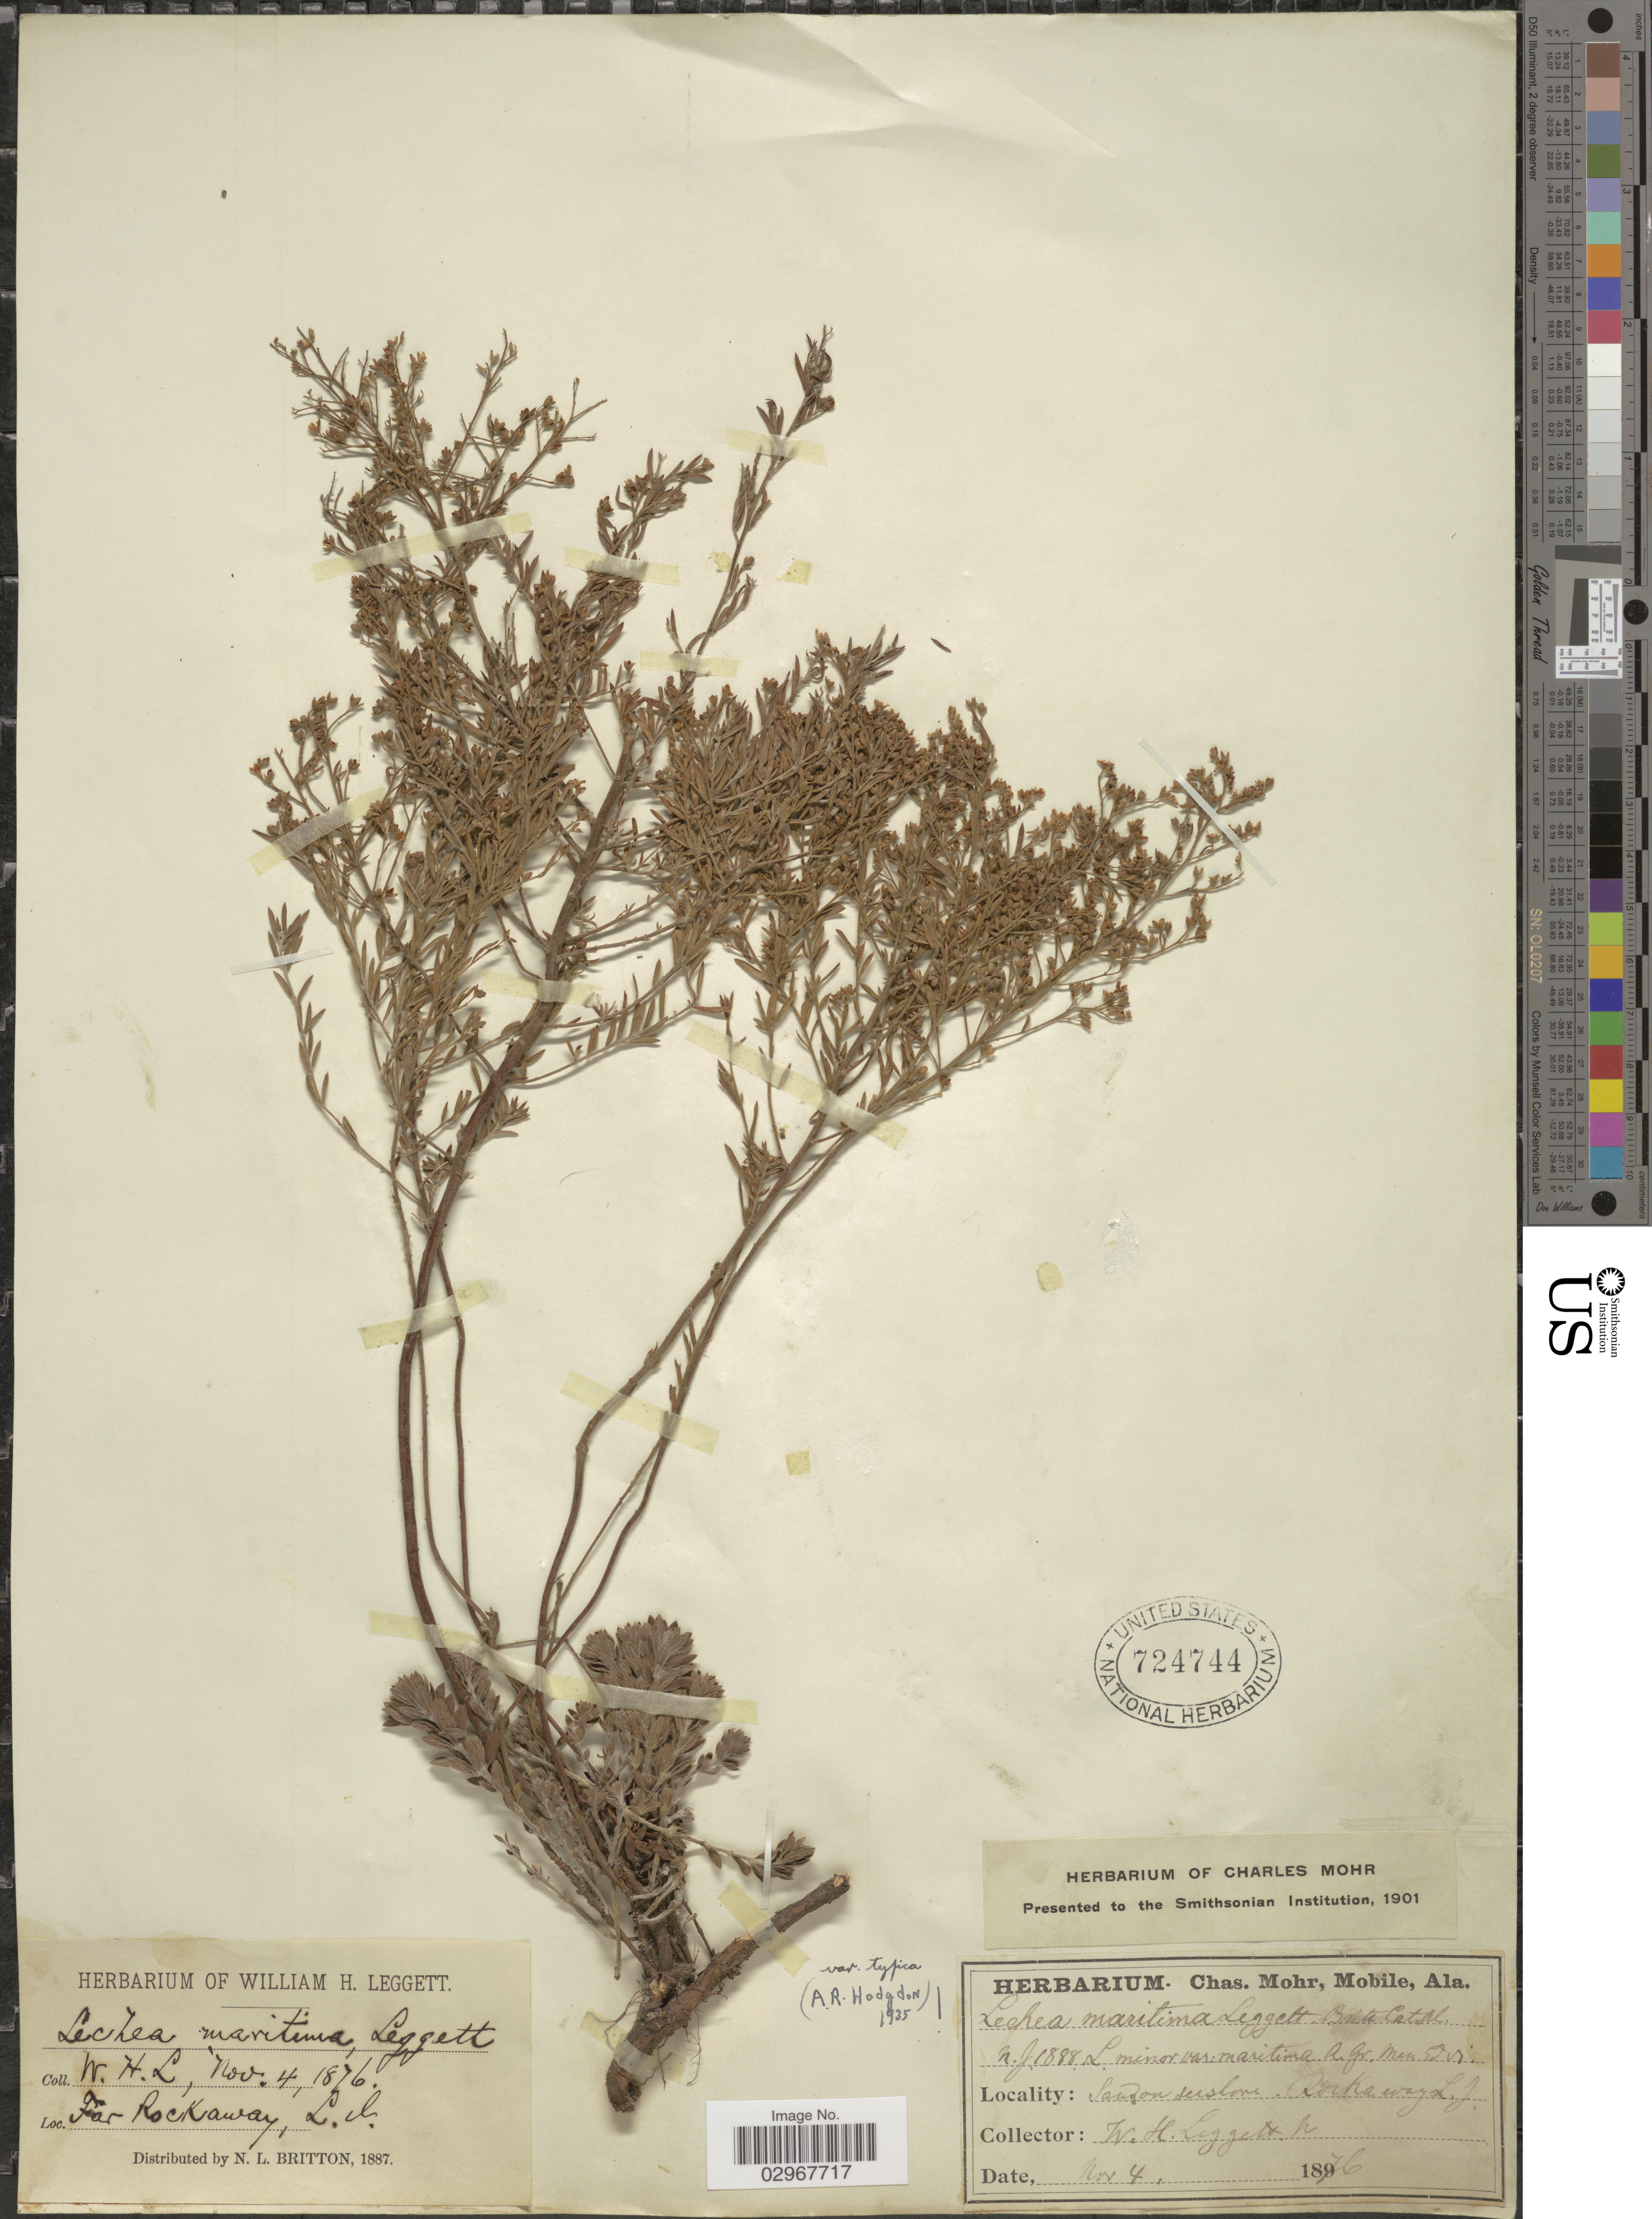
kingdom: Plantae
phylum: Tracheophyta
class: Magnoliopsida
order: Malvales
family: Cistaceae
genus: Lechea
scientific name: Lechea maritima var. typica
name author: Hodgdon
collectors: W. Leggett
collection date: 1876-11-04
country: United States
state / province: New York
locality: Far Rockaway, L. I.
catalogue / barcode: US 724744